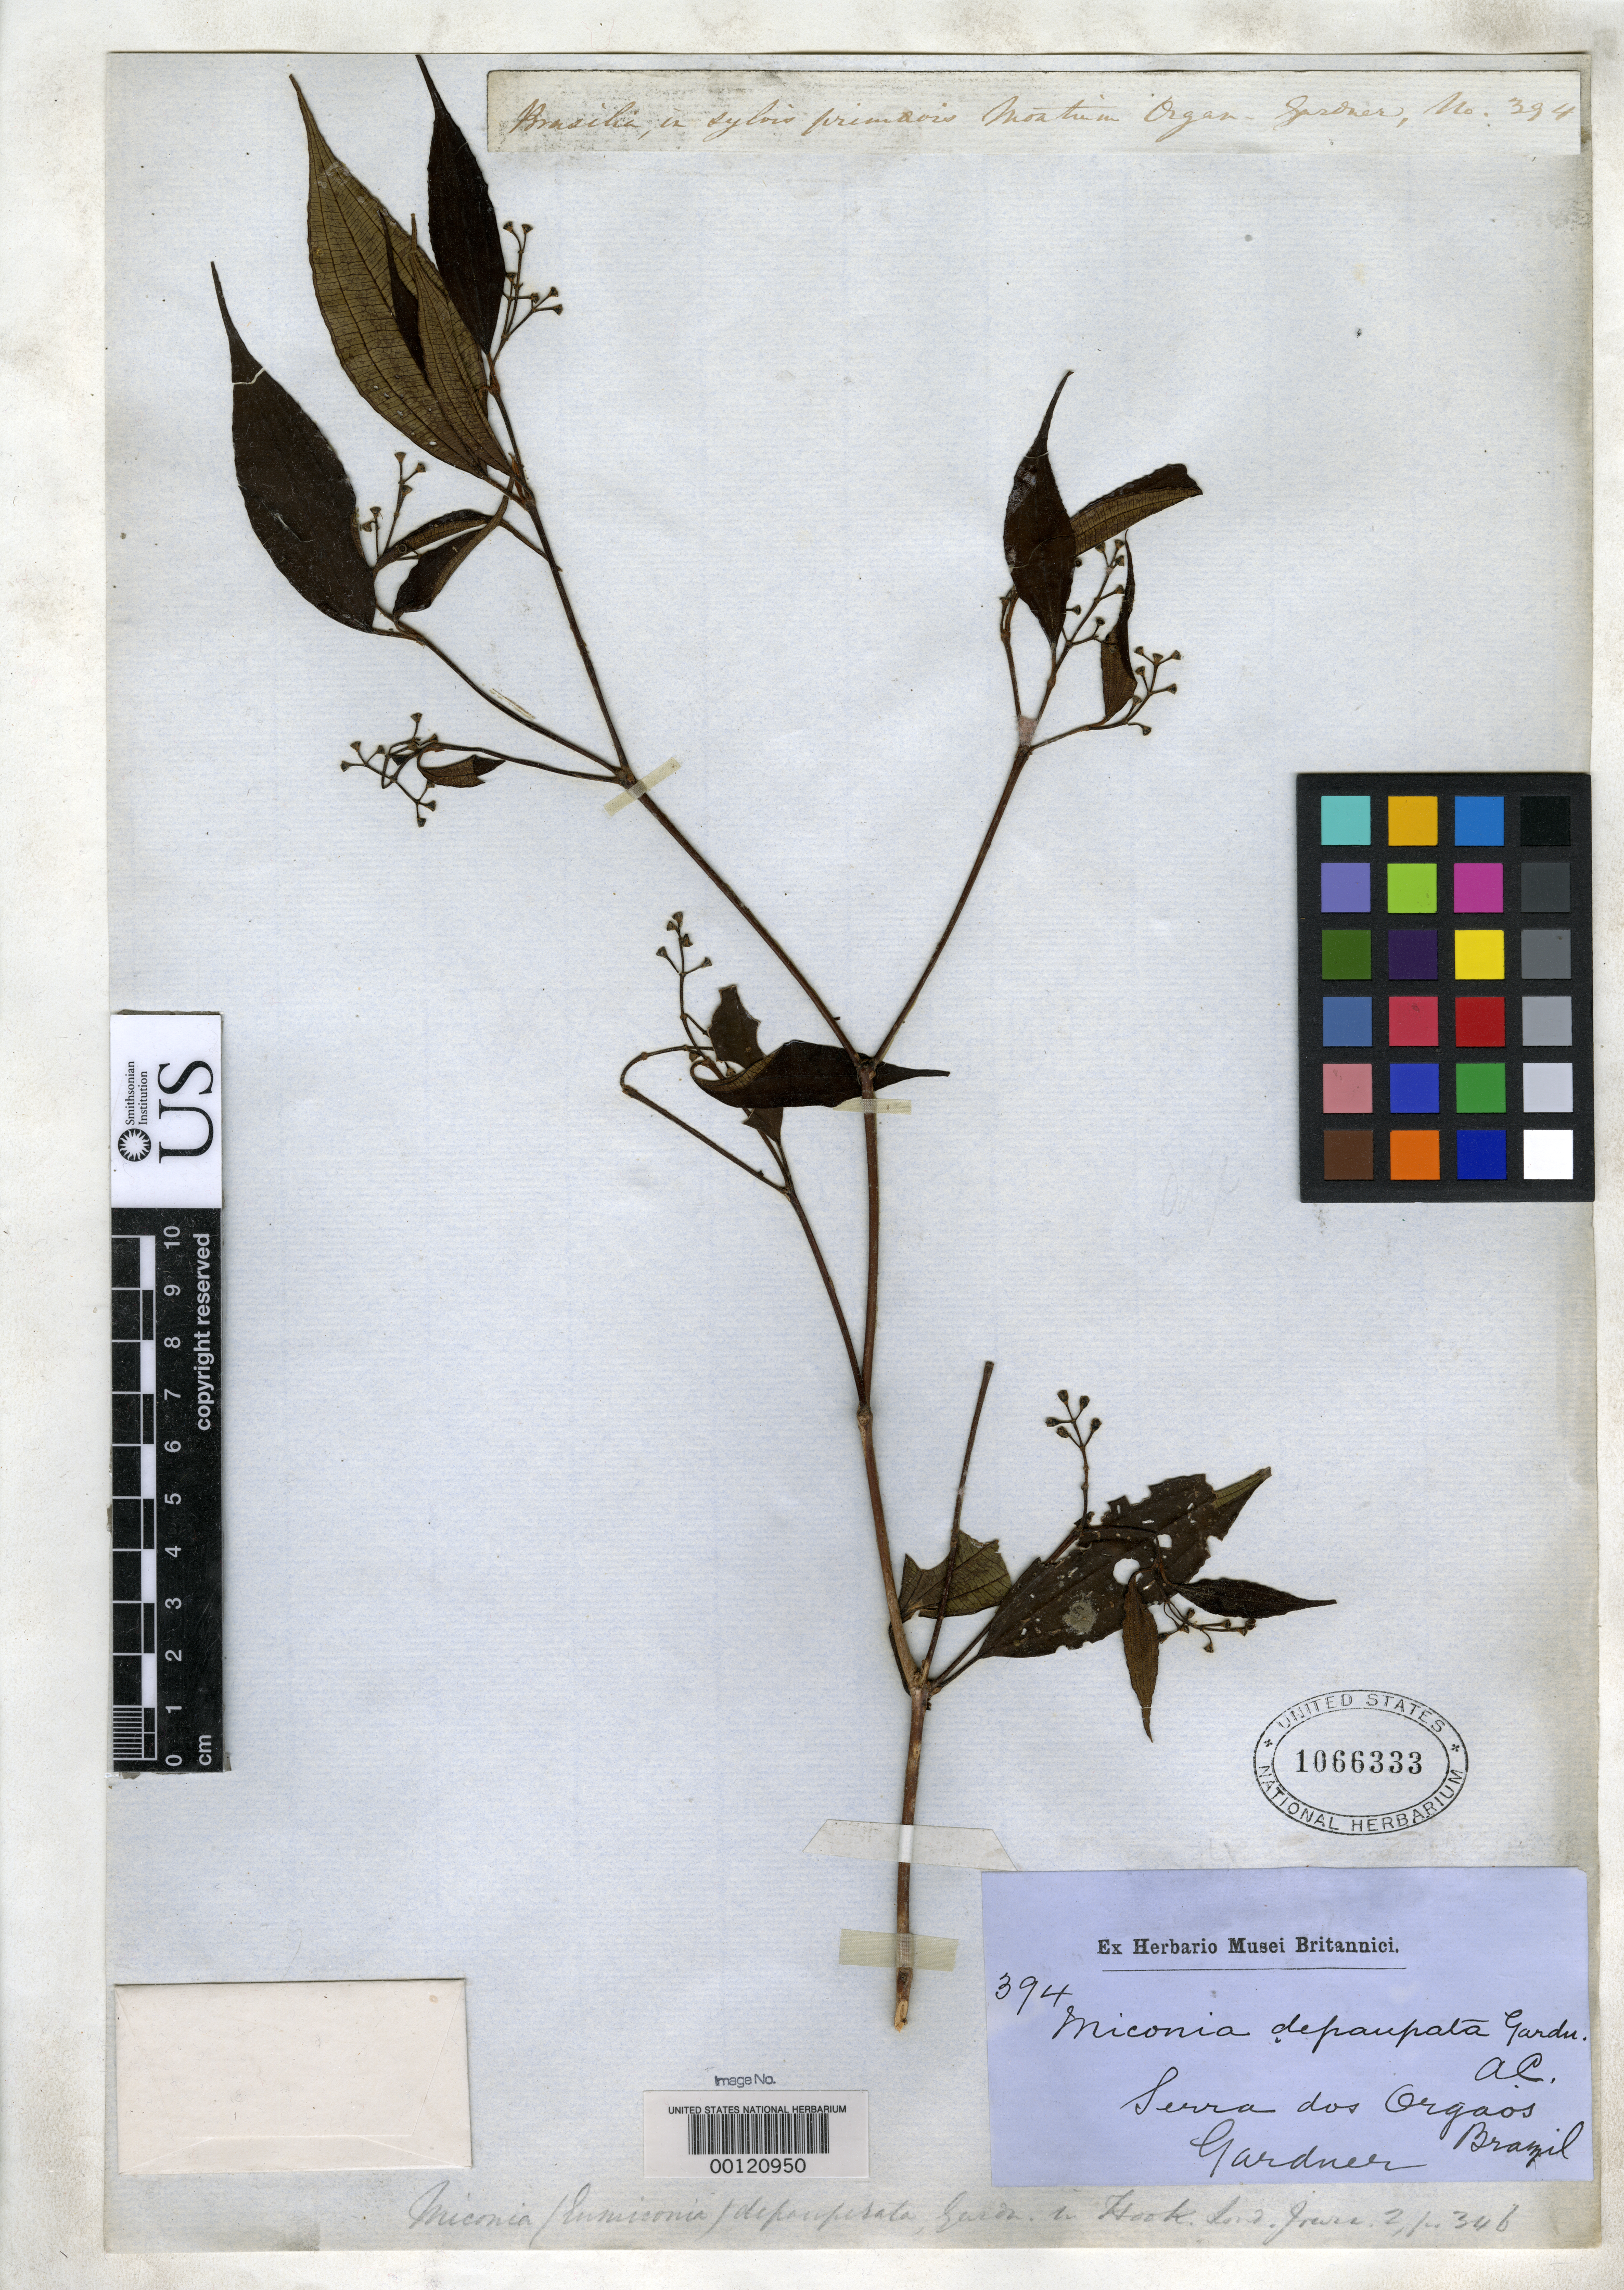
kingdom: Plantae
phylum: Tracheophyta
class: Magnoliopsida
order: Myrtales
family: Melastomataceae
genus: Miconia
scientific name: Miconia depauperata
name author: Gardner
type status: Isotype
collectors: G. Gardner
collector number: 394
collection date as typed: Jan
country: Brazil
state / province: Rio de Janeiro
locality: Organ Mts.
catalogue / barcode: US 1066333